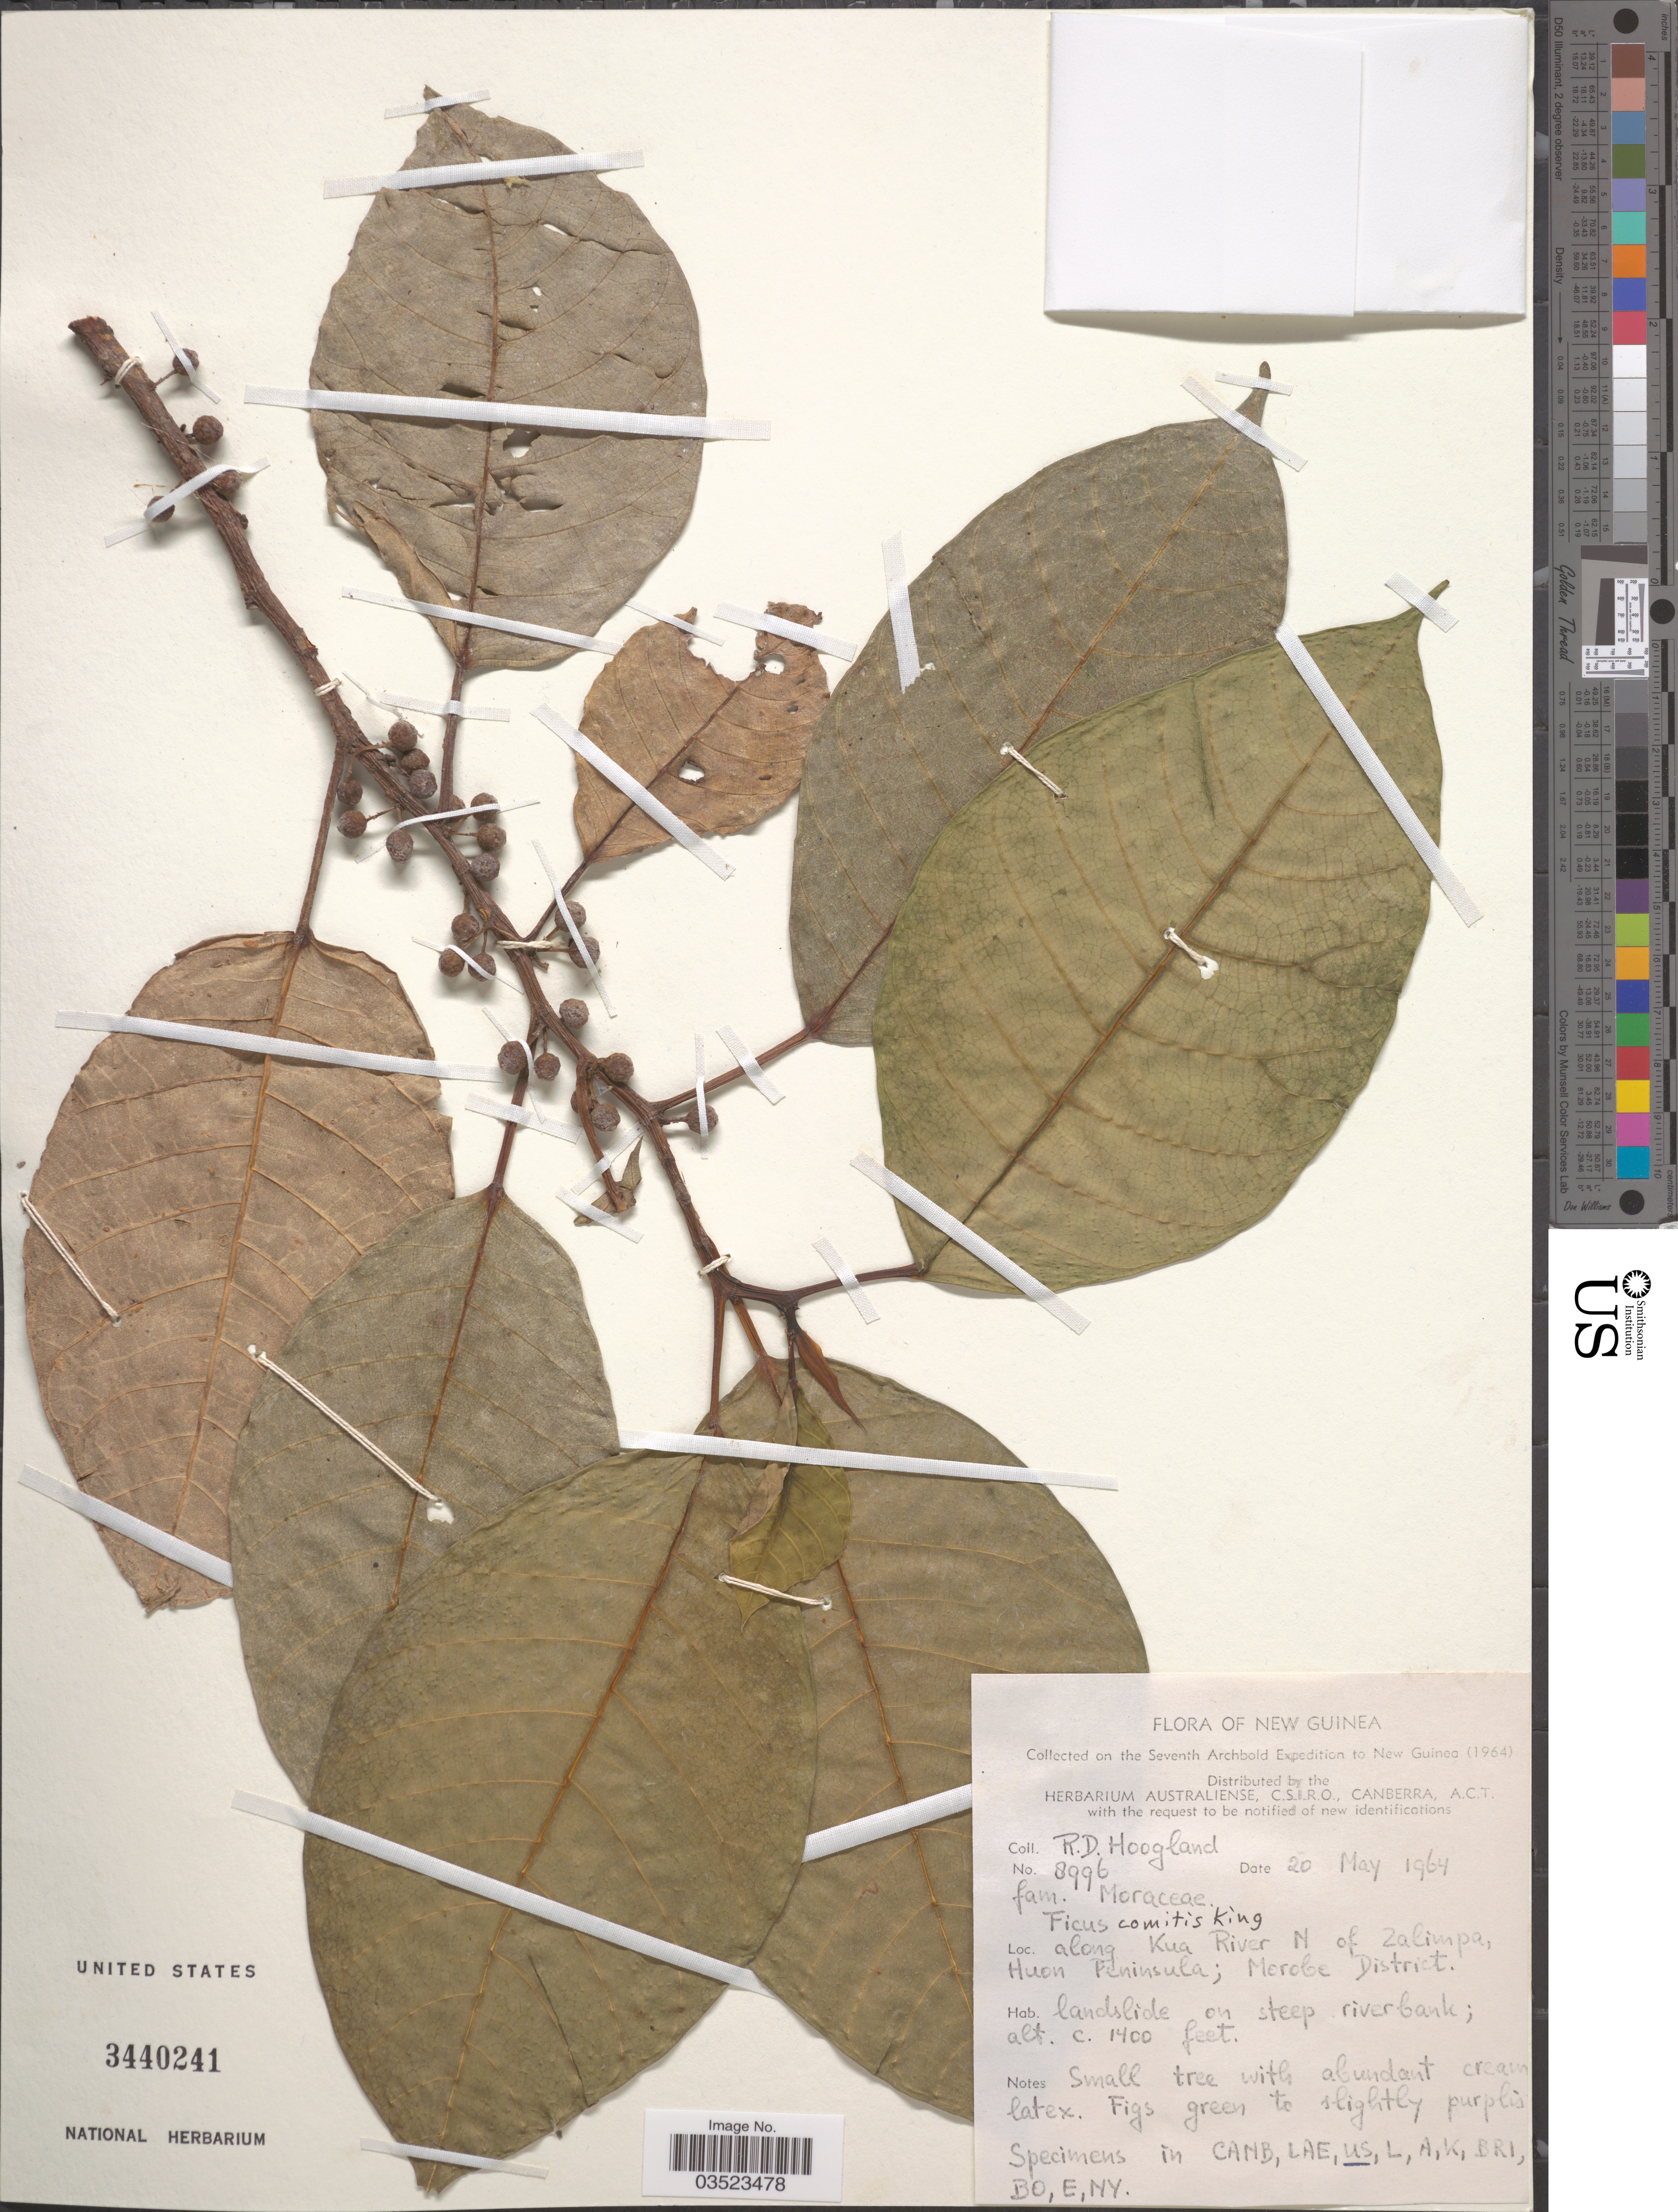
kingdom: Plantae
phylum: Tracheophyta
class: Magnoliopsida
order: Rosales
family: Moraceae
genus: Ficus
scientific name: Ficus comitis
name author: King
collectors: R. D. Hoogland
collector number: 8996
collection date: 1964-05-20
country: Papua New Guinea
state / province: Morobe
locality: New Guinea. Along Kua River N of Zalimpa, Huon Peninsula; Morobe District.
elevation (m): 427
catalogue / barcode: US 3440241